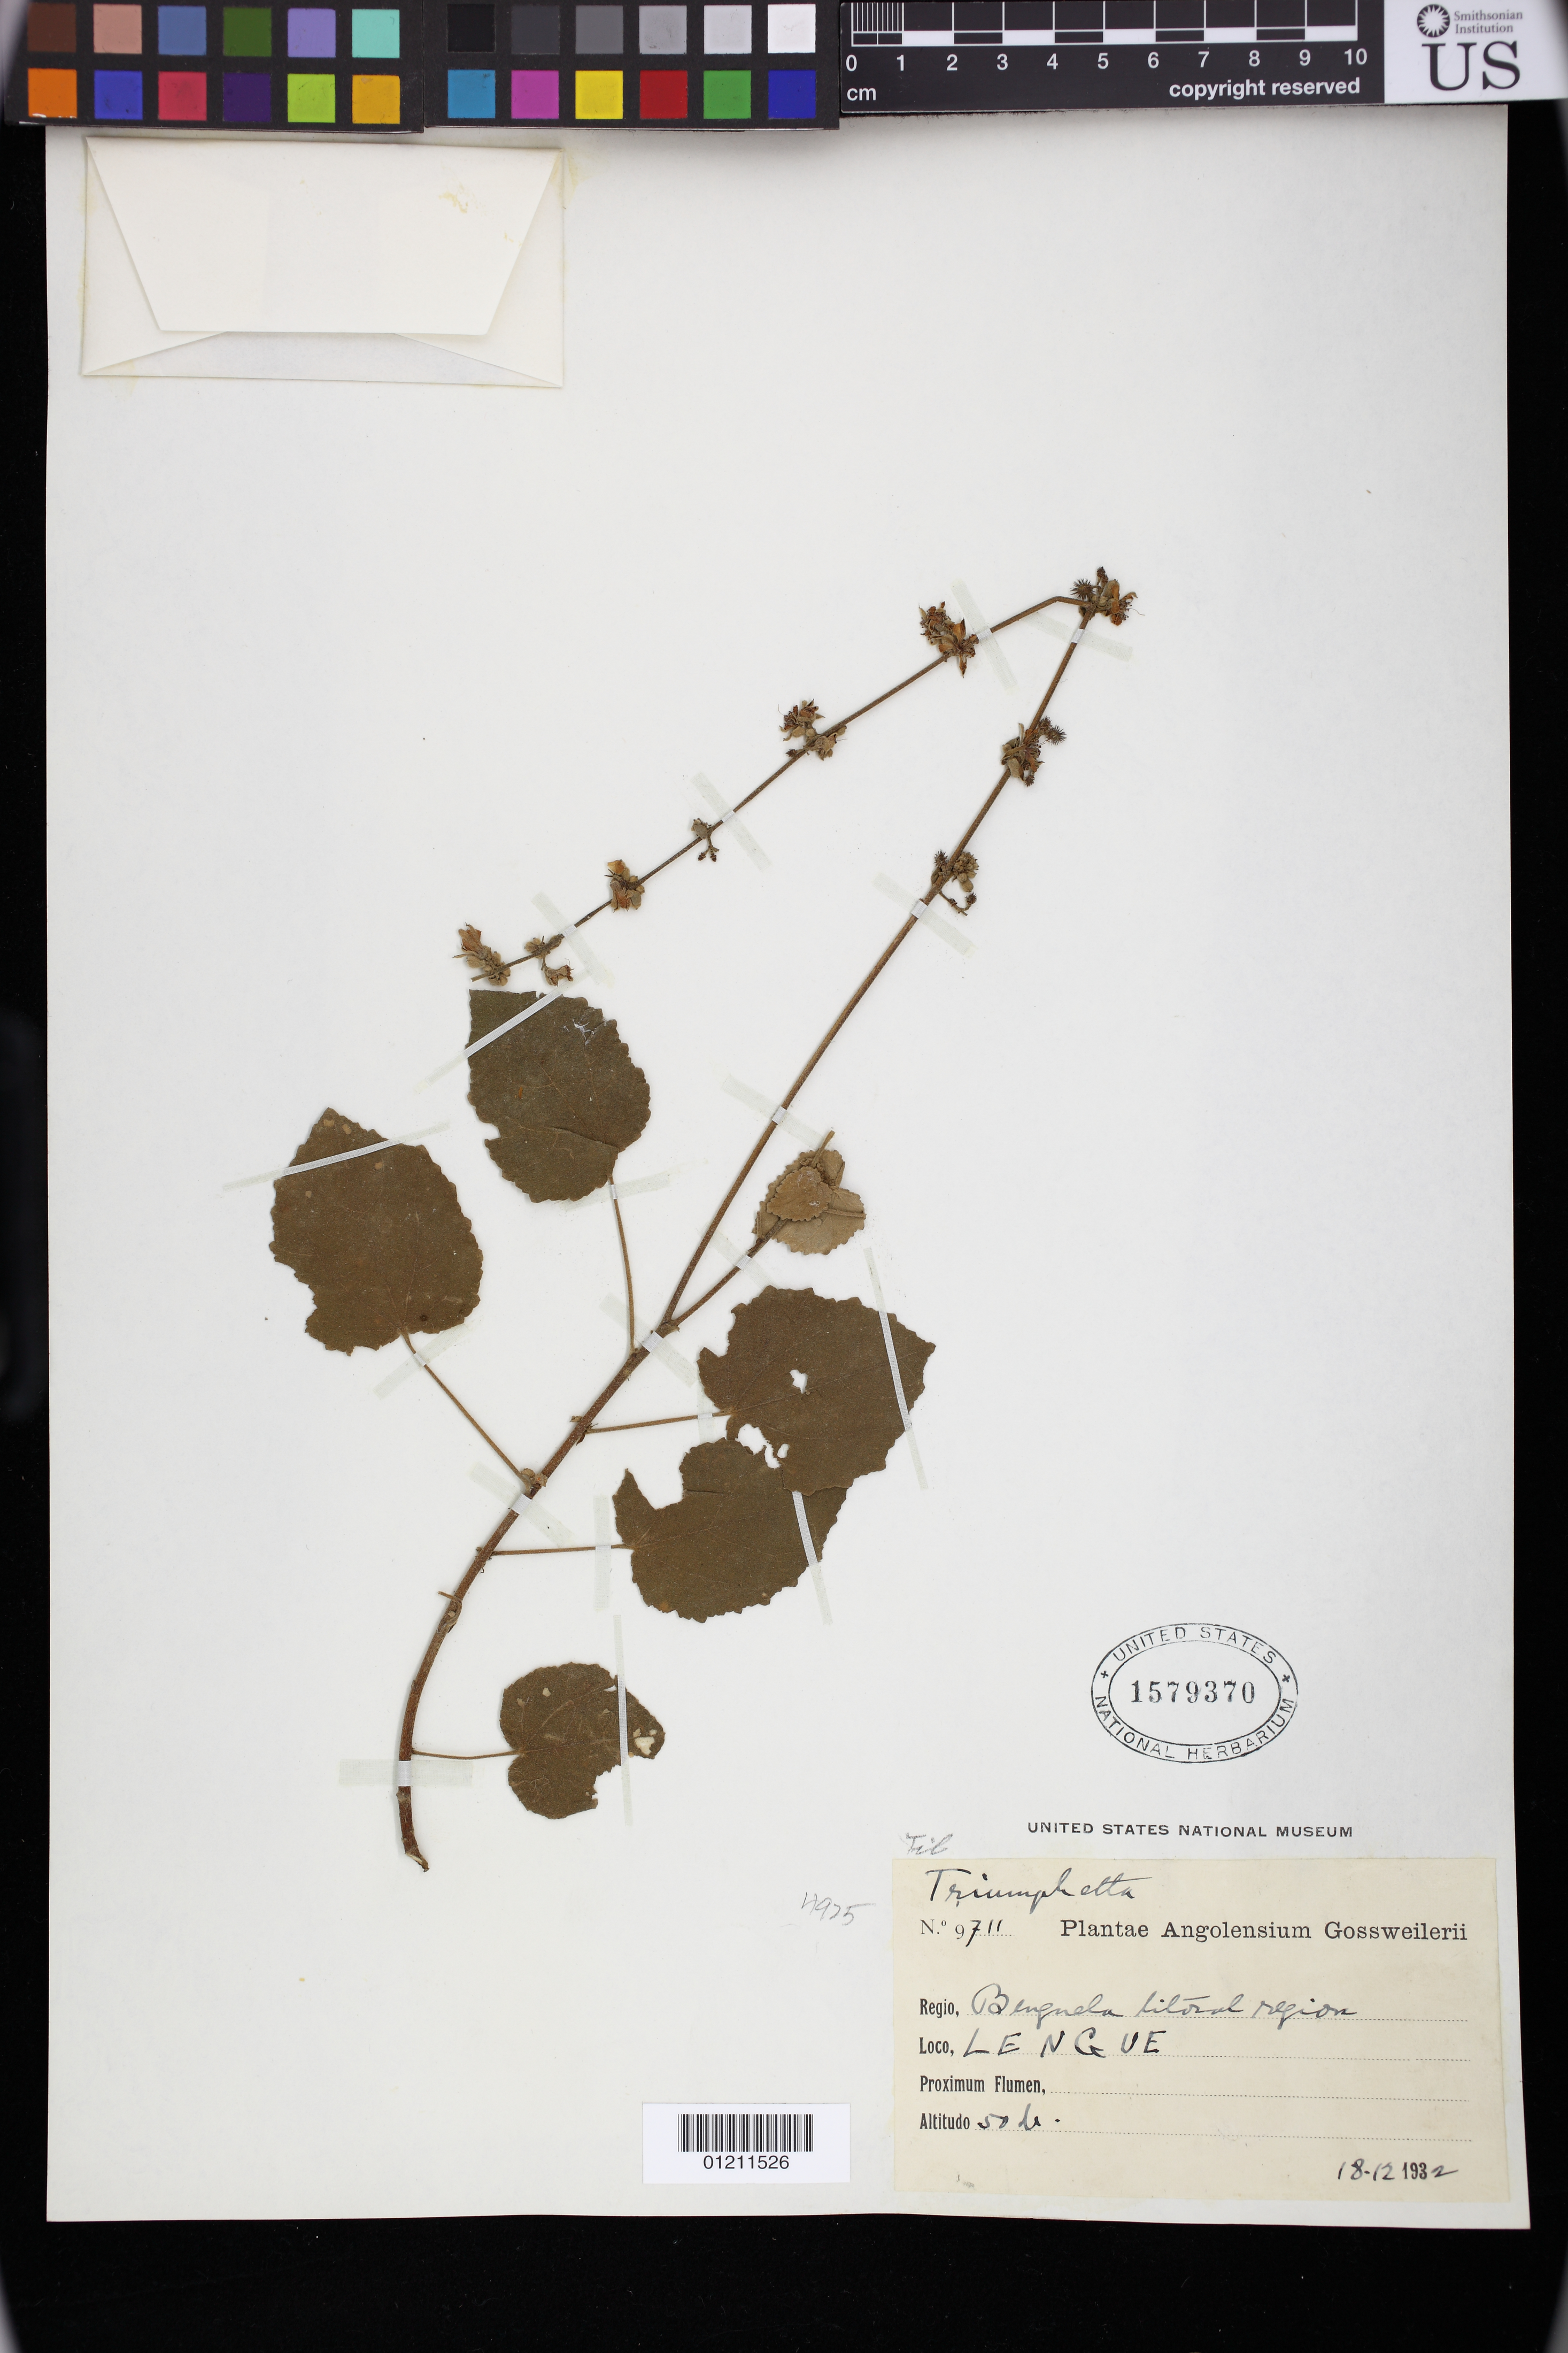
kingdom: Plantae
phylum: Tracheophyta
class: Magnoliopsida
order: Malvales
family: Malvaceae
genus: Triumfetta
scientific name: Triumfetta benguetensis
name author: Sprague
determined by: Dorr, Laurence J., Curator (BOT), Smithsonian Institution - National Museum of Natural History (UNITED STATES)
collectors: J. Gossweiler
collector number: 9711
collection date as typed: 18 Dec 1932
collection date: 1932-12-18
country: Angola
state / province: Benguela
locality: Benguela litoral region, Lengue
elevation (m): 15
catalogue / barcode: US 1579370